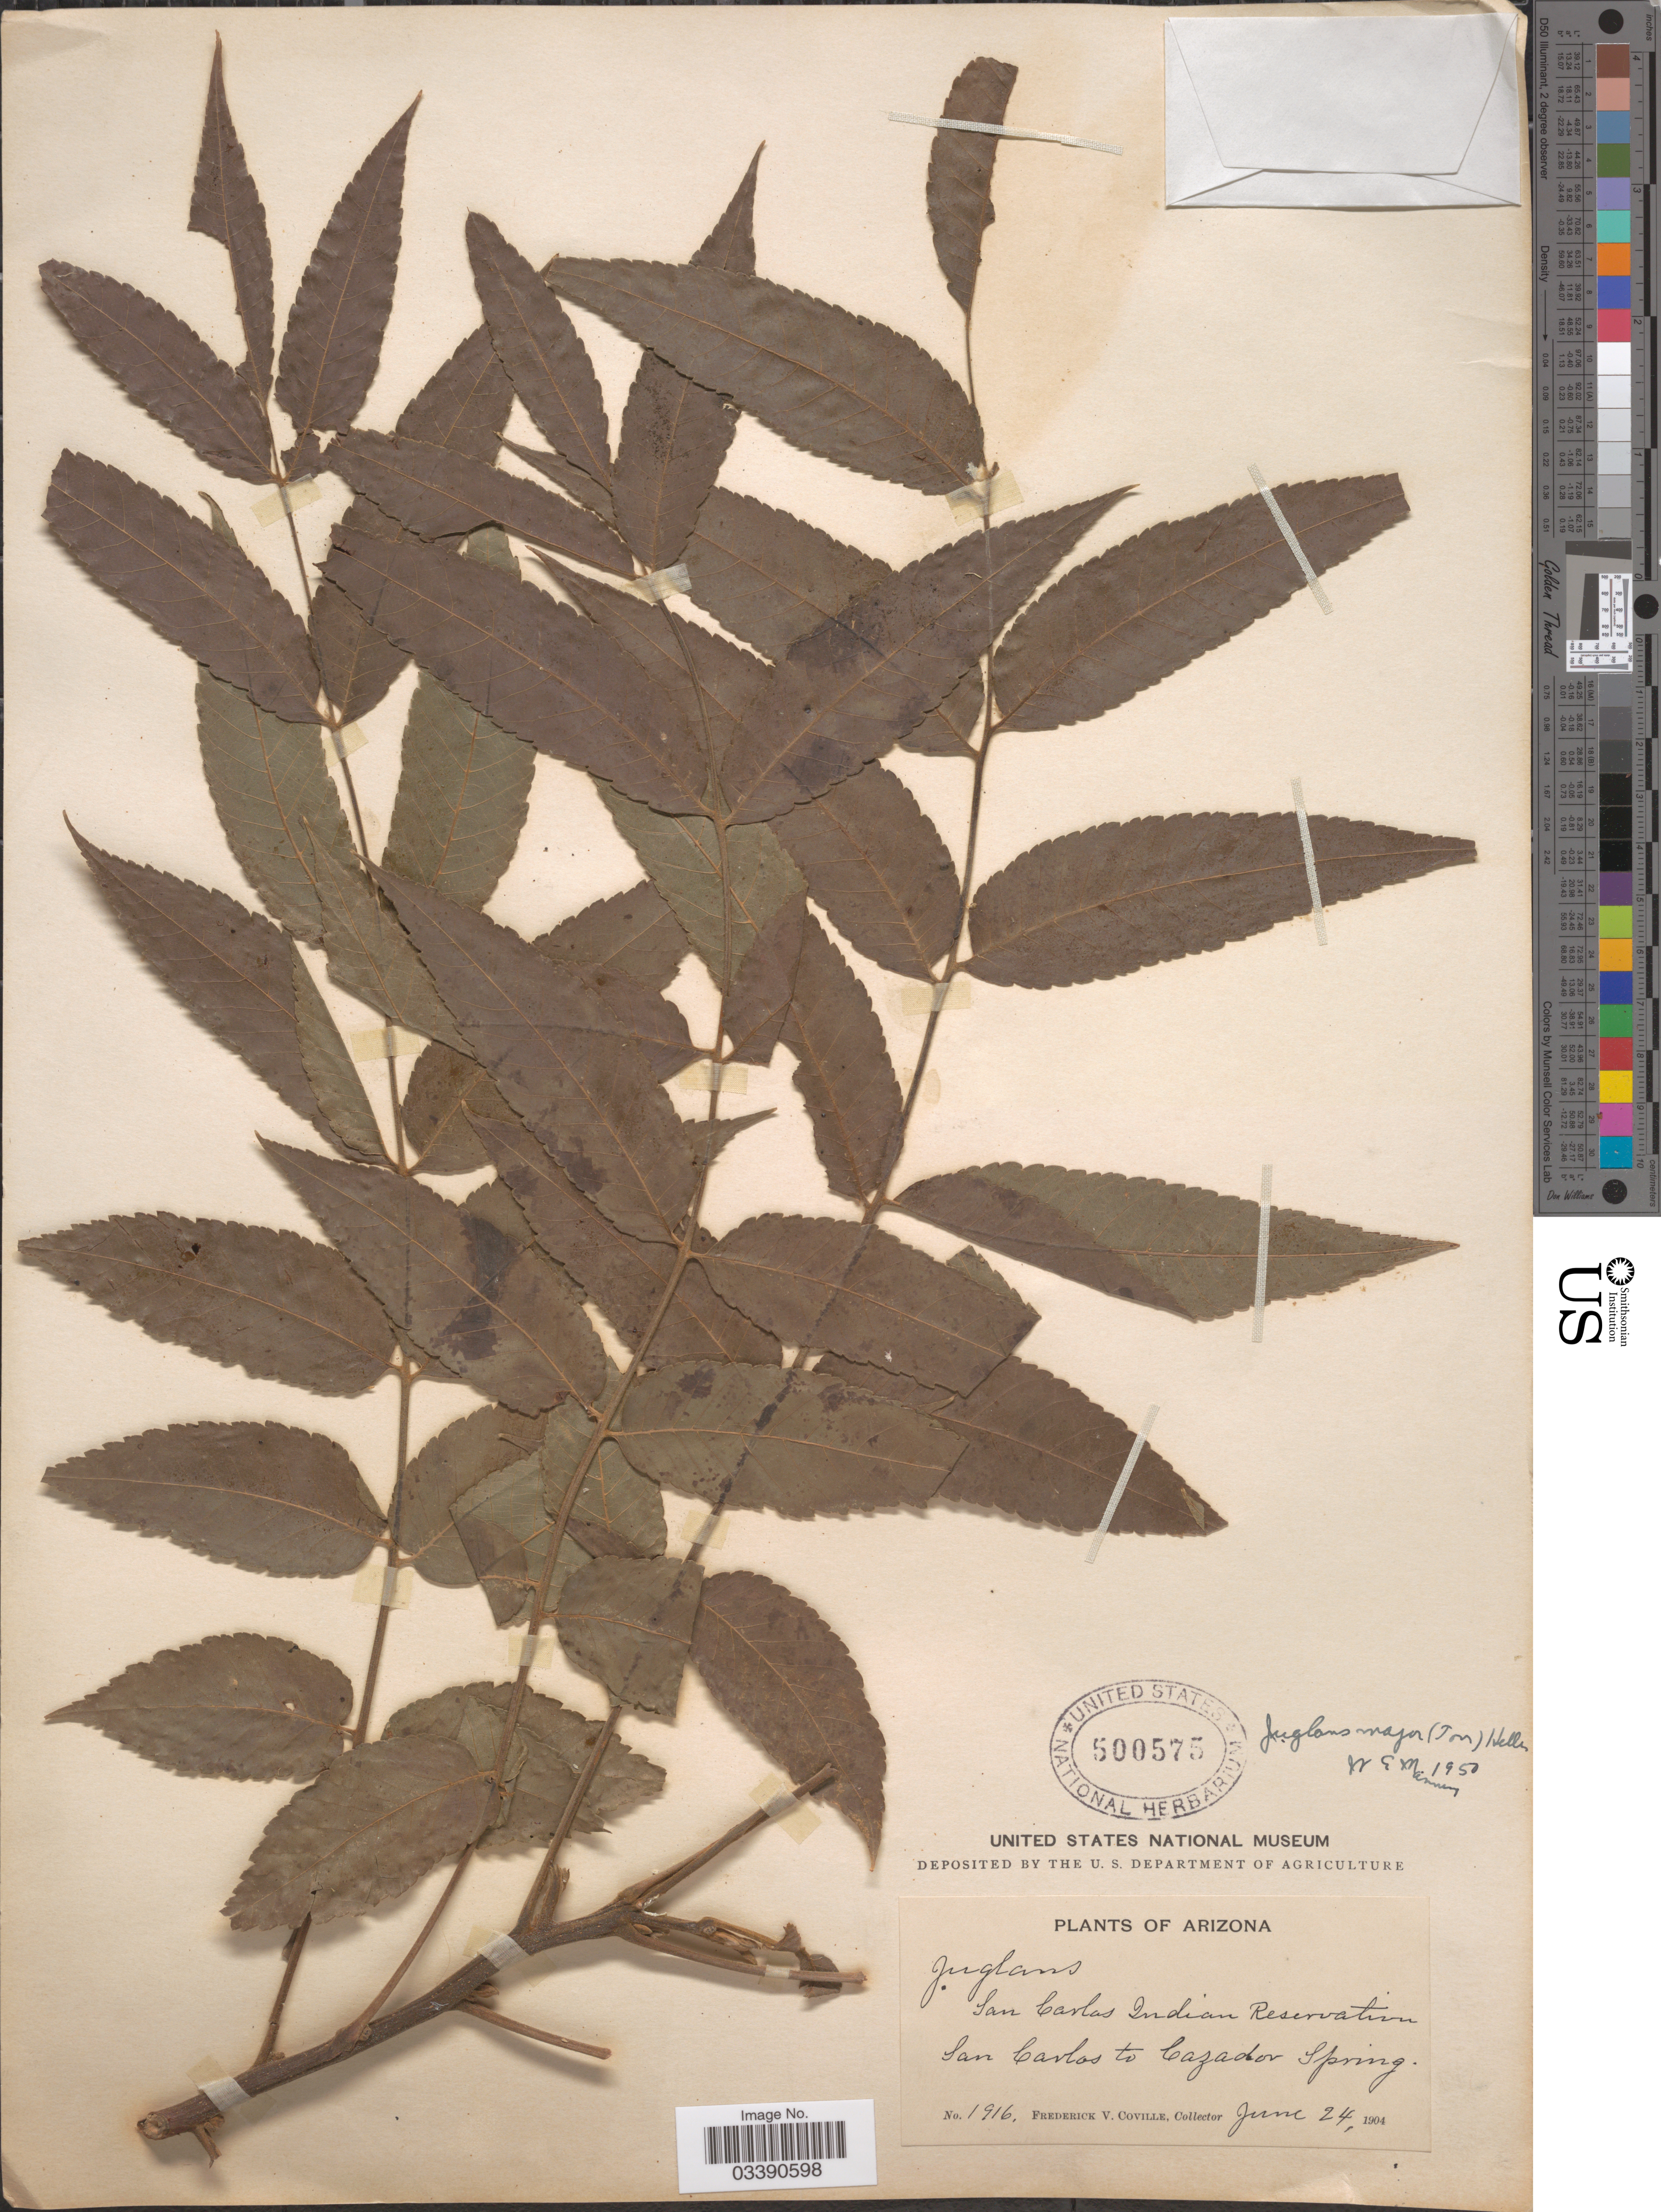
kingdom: Plantae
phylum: Tracheophyta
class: Magnoliopsida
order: Fagales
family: Juglandaceae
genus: Juglans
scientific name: Juglans major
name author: (Torr.) A. Heller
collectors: F. V. Coville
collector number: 1916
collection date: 1904-06-24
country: United States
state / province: Arizona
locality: San Carlos Indian Reservation. San Carlos to Cazador Spring.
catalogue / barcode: US 500575